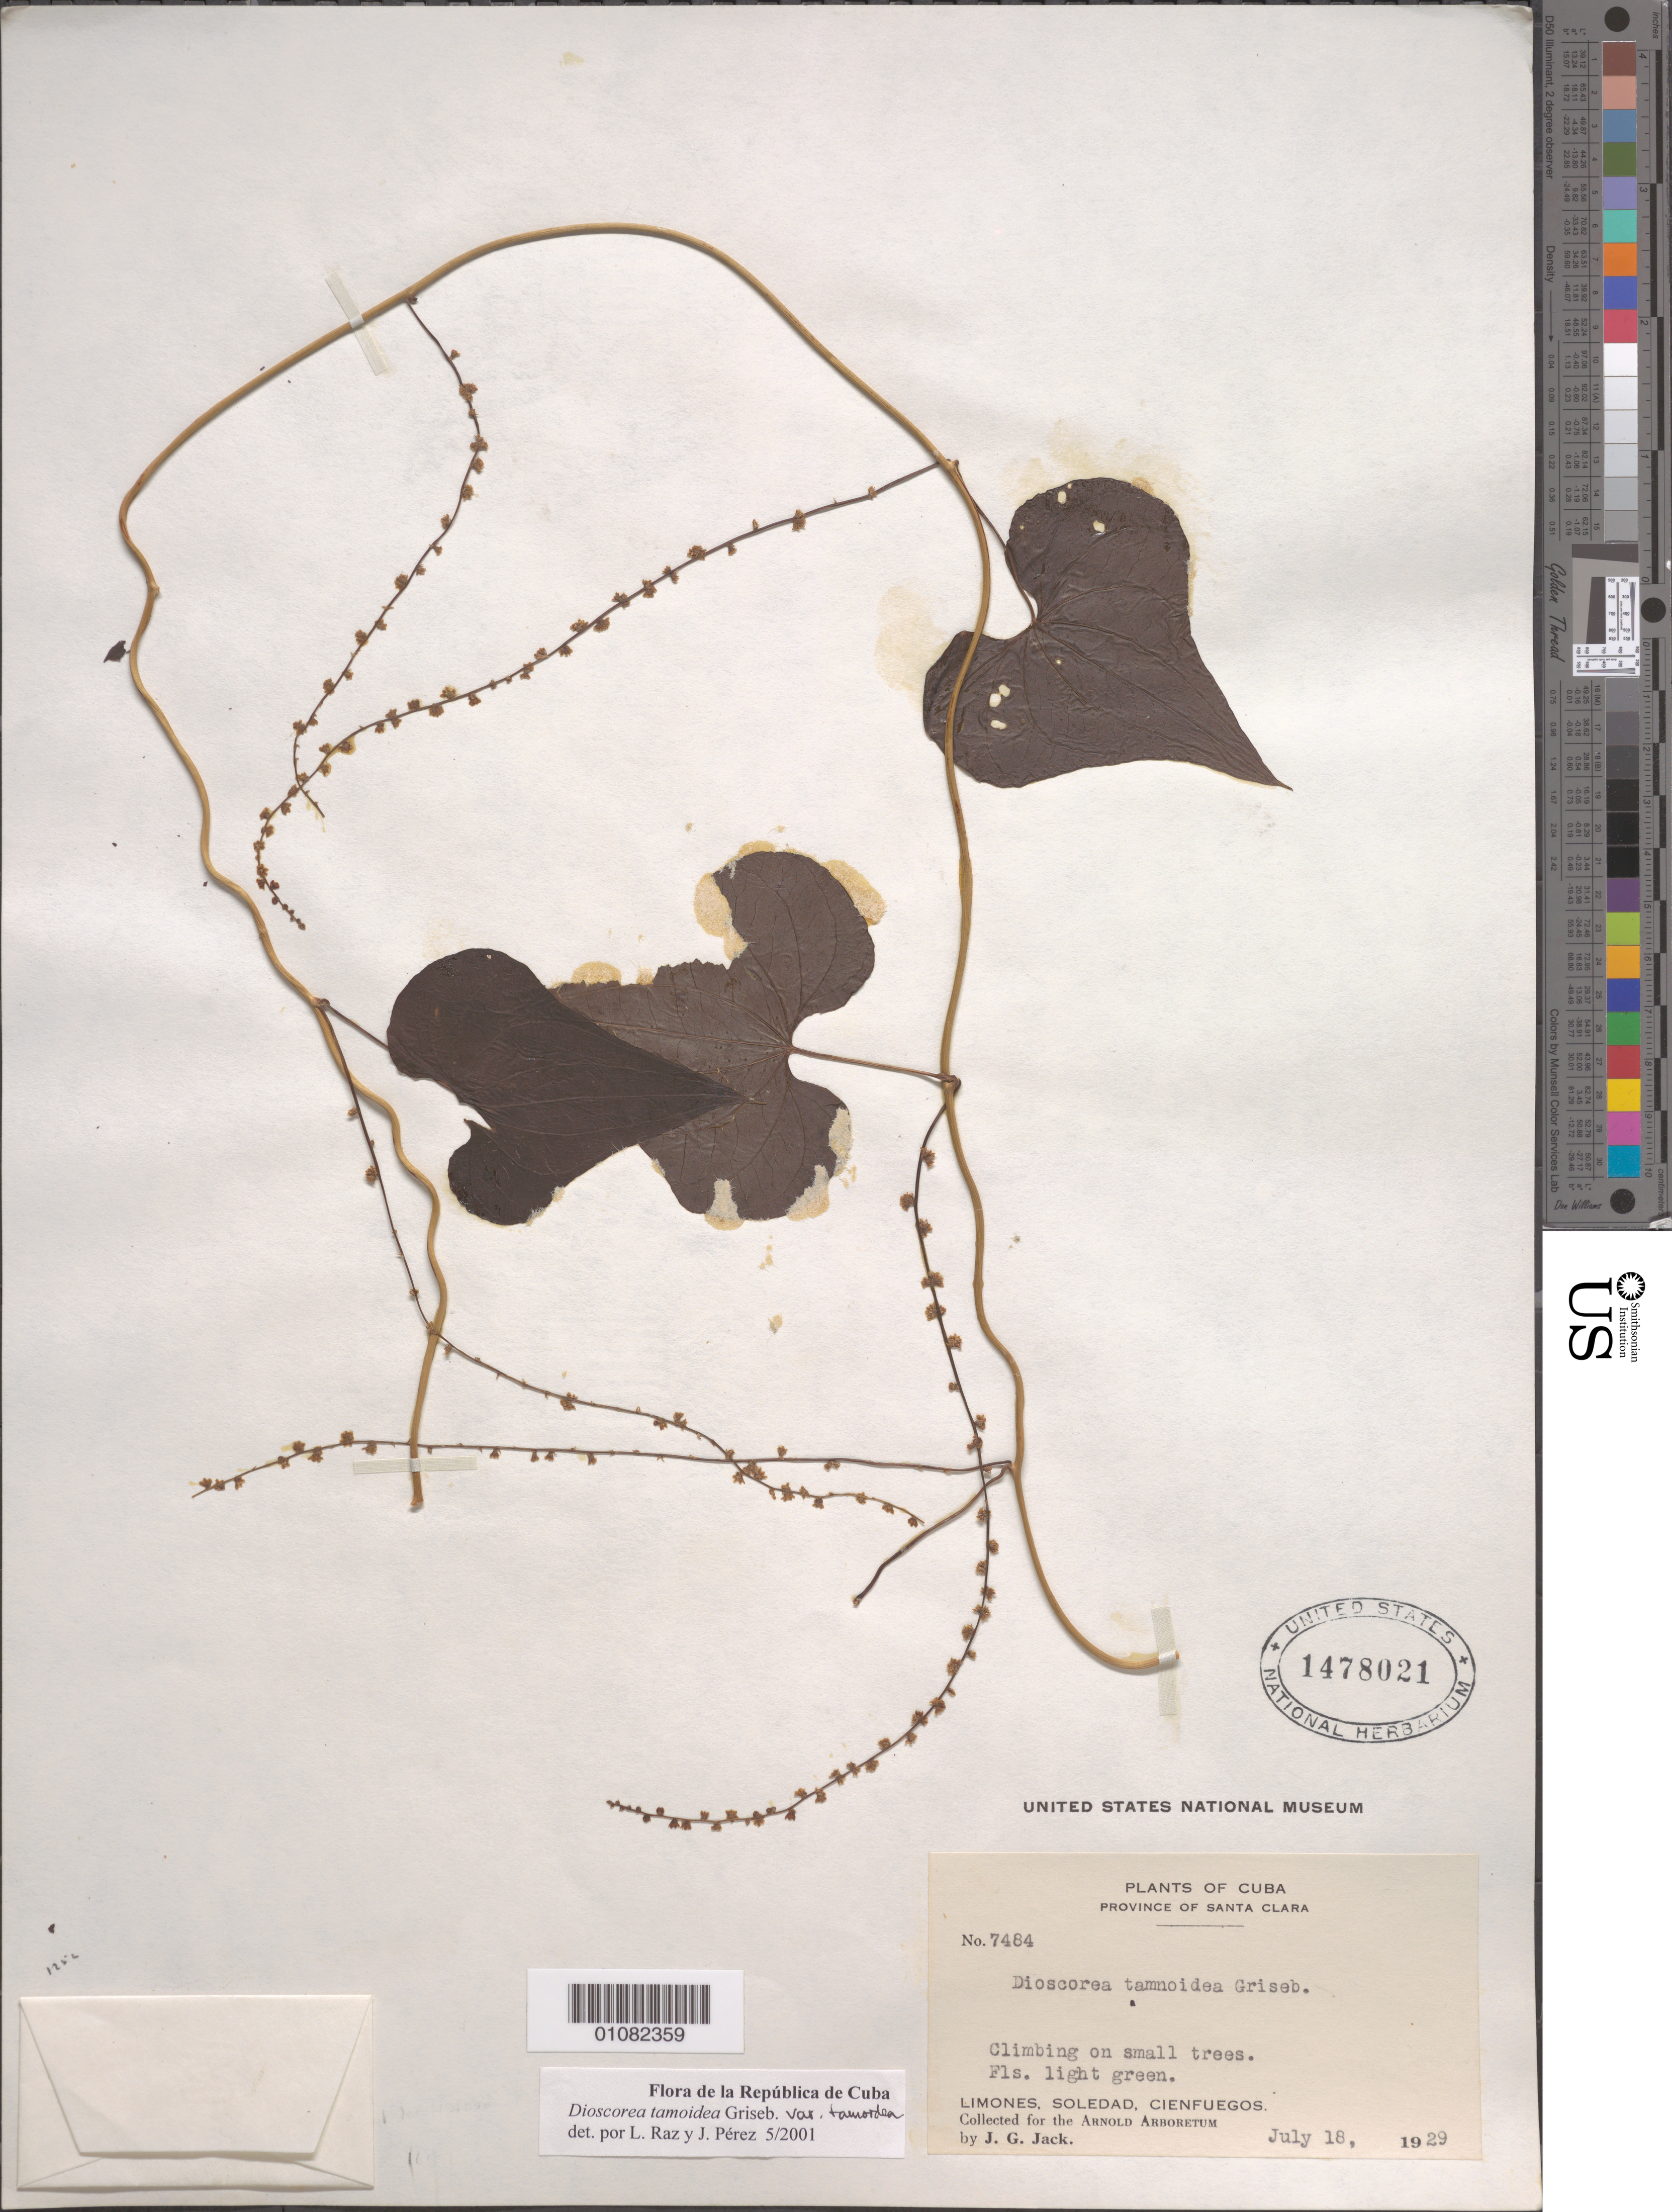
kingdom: Plantae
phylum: Tracheophyta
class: Liliopsida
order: Dioscoreales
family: Dioscoreaceae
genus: Dioscorea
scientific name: Dioscorea tamoidea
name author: Griseb.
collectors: J. G. Jack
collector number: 7484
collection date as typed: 18 Jul 1929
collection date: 1929-07-18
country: Cuba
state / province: Cienfuegos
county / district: Santa Clara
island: Cuba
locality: Limones, Soledad, Cienfuegos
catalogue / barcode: US 1478021